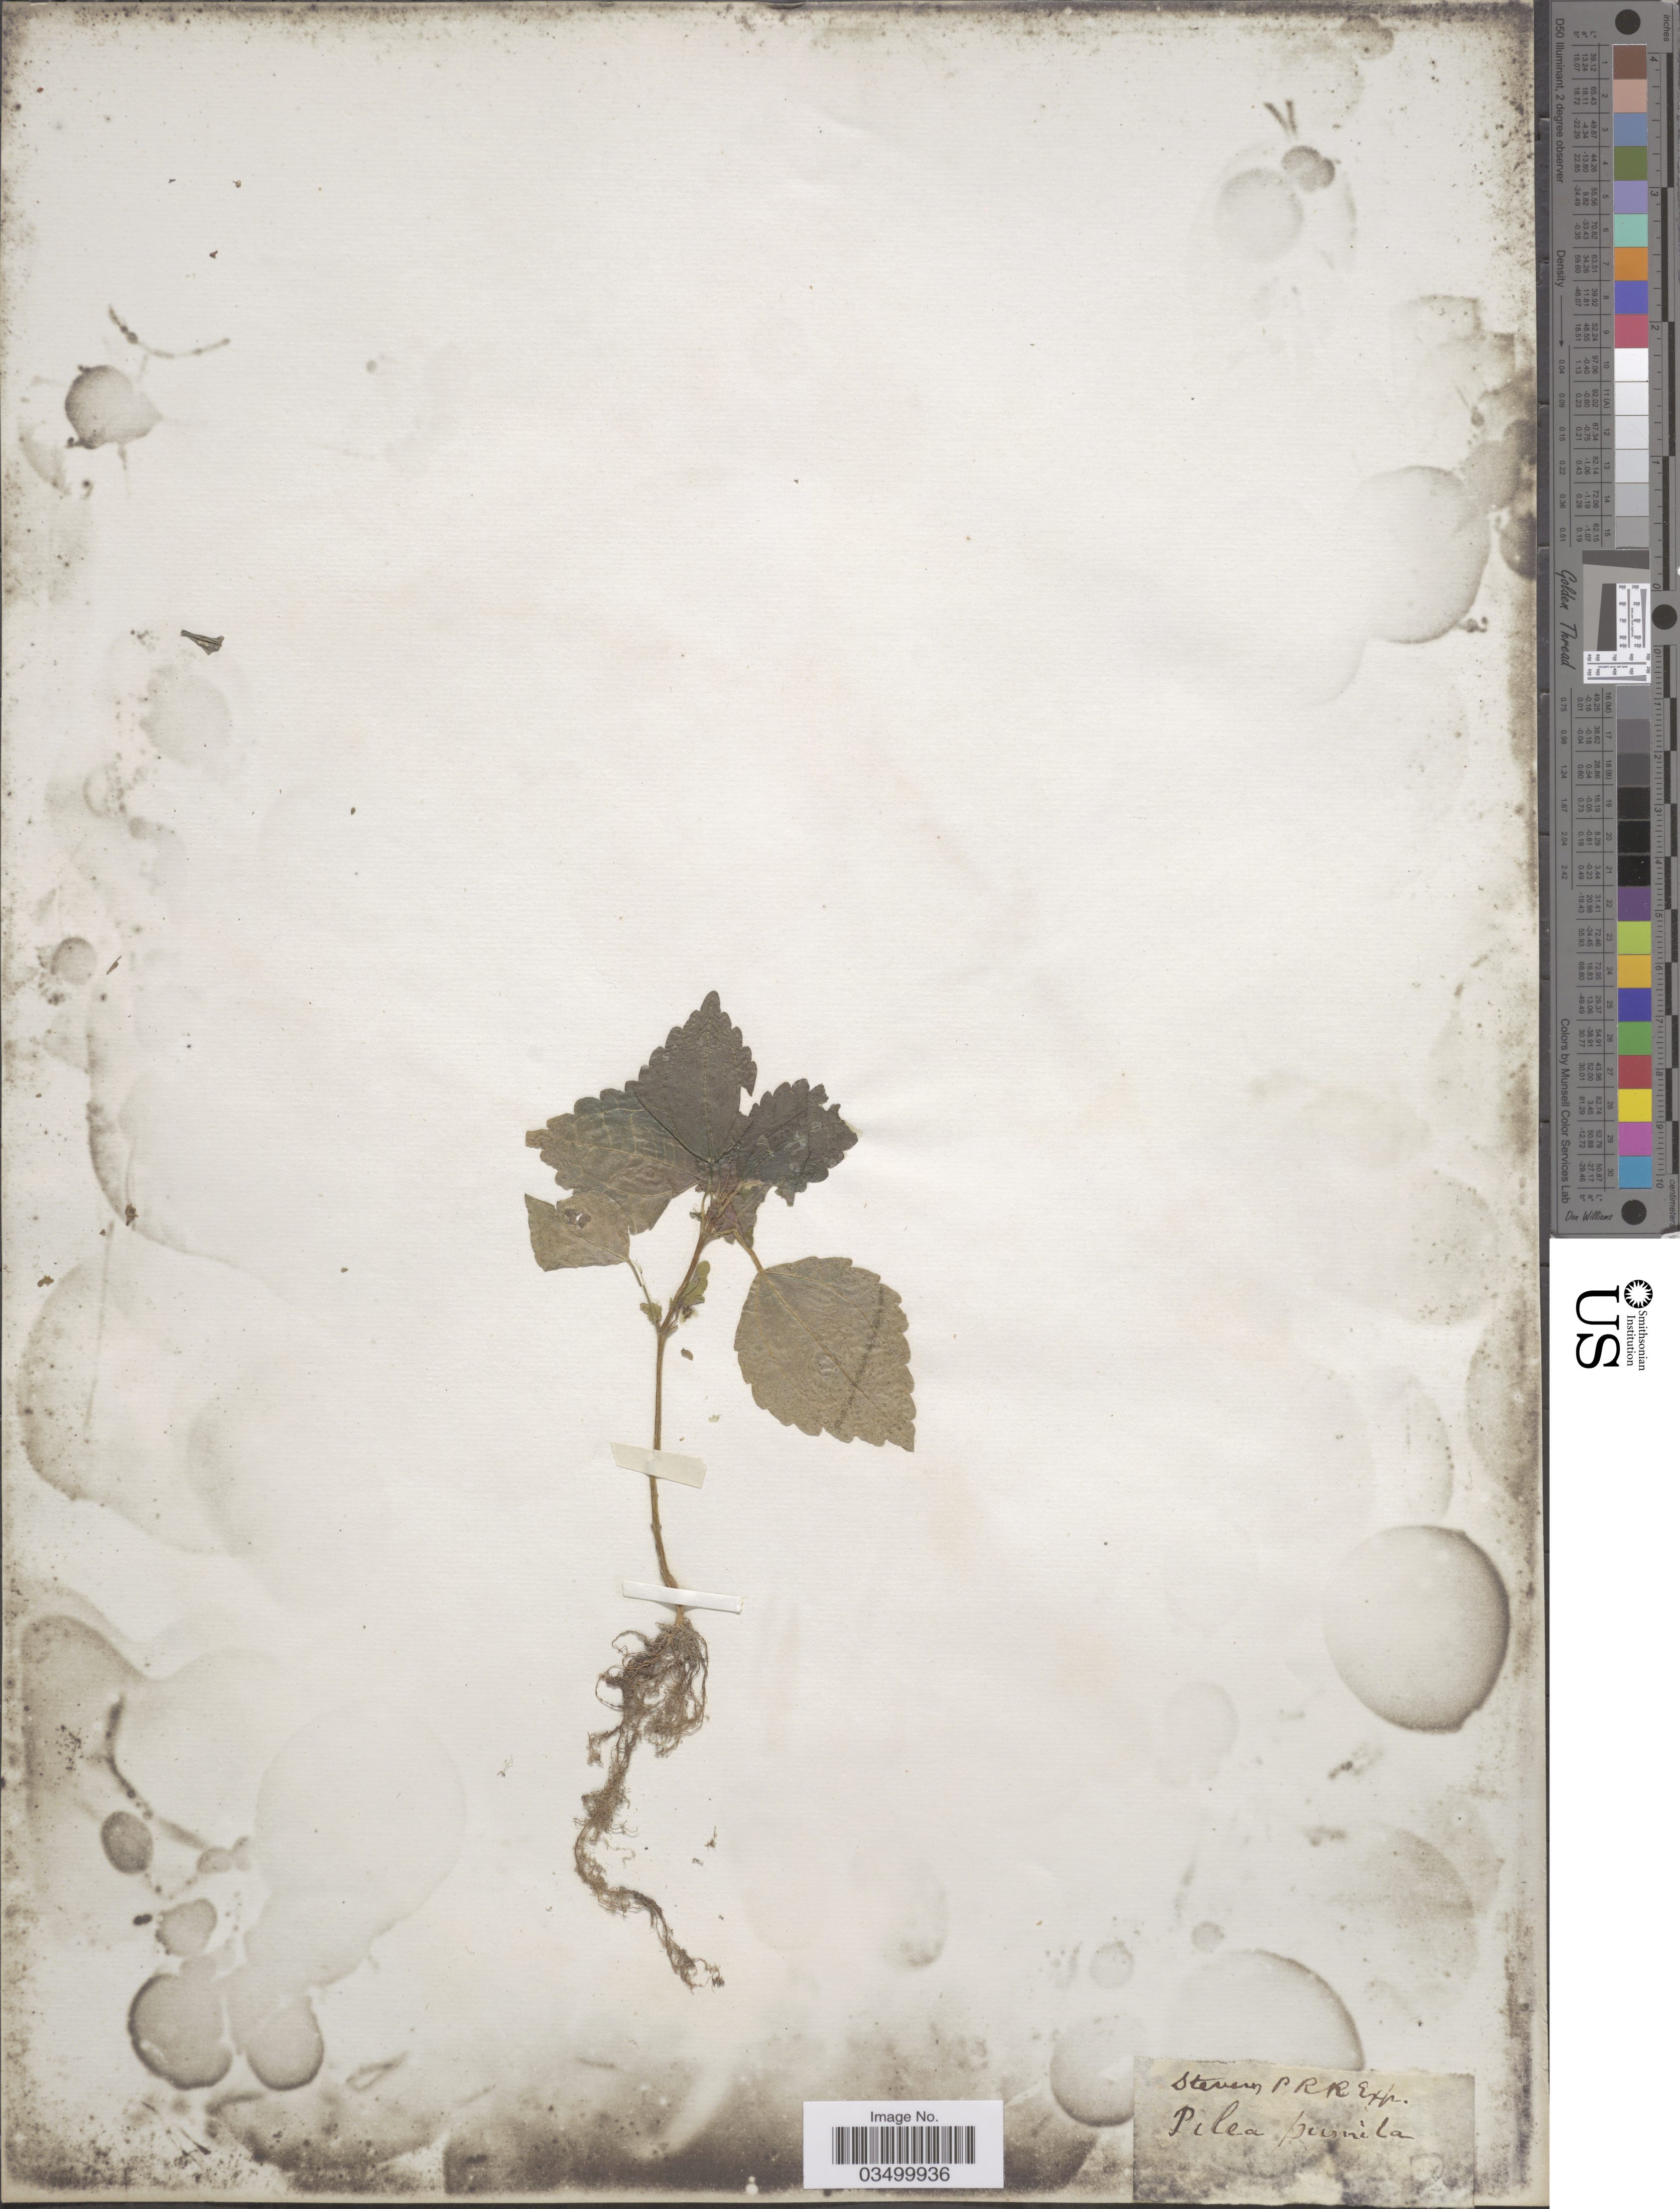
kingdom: Plantae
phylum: Tracheophyta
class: Magnoliopsida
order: Rosales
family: Urticaceae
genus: Pilea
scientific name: Pilea pumila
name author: (L.) A. Gray